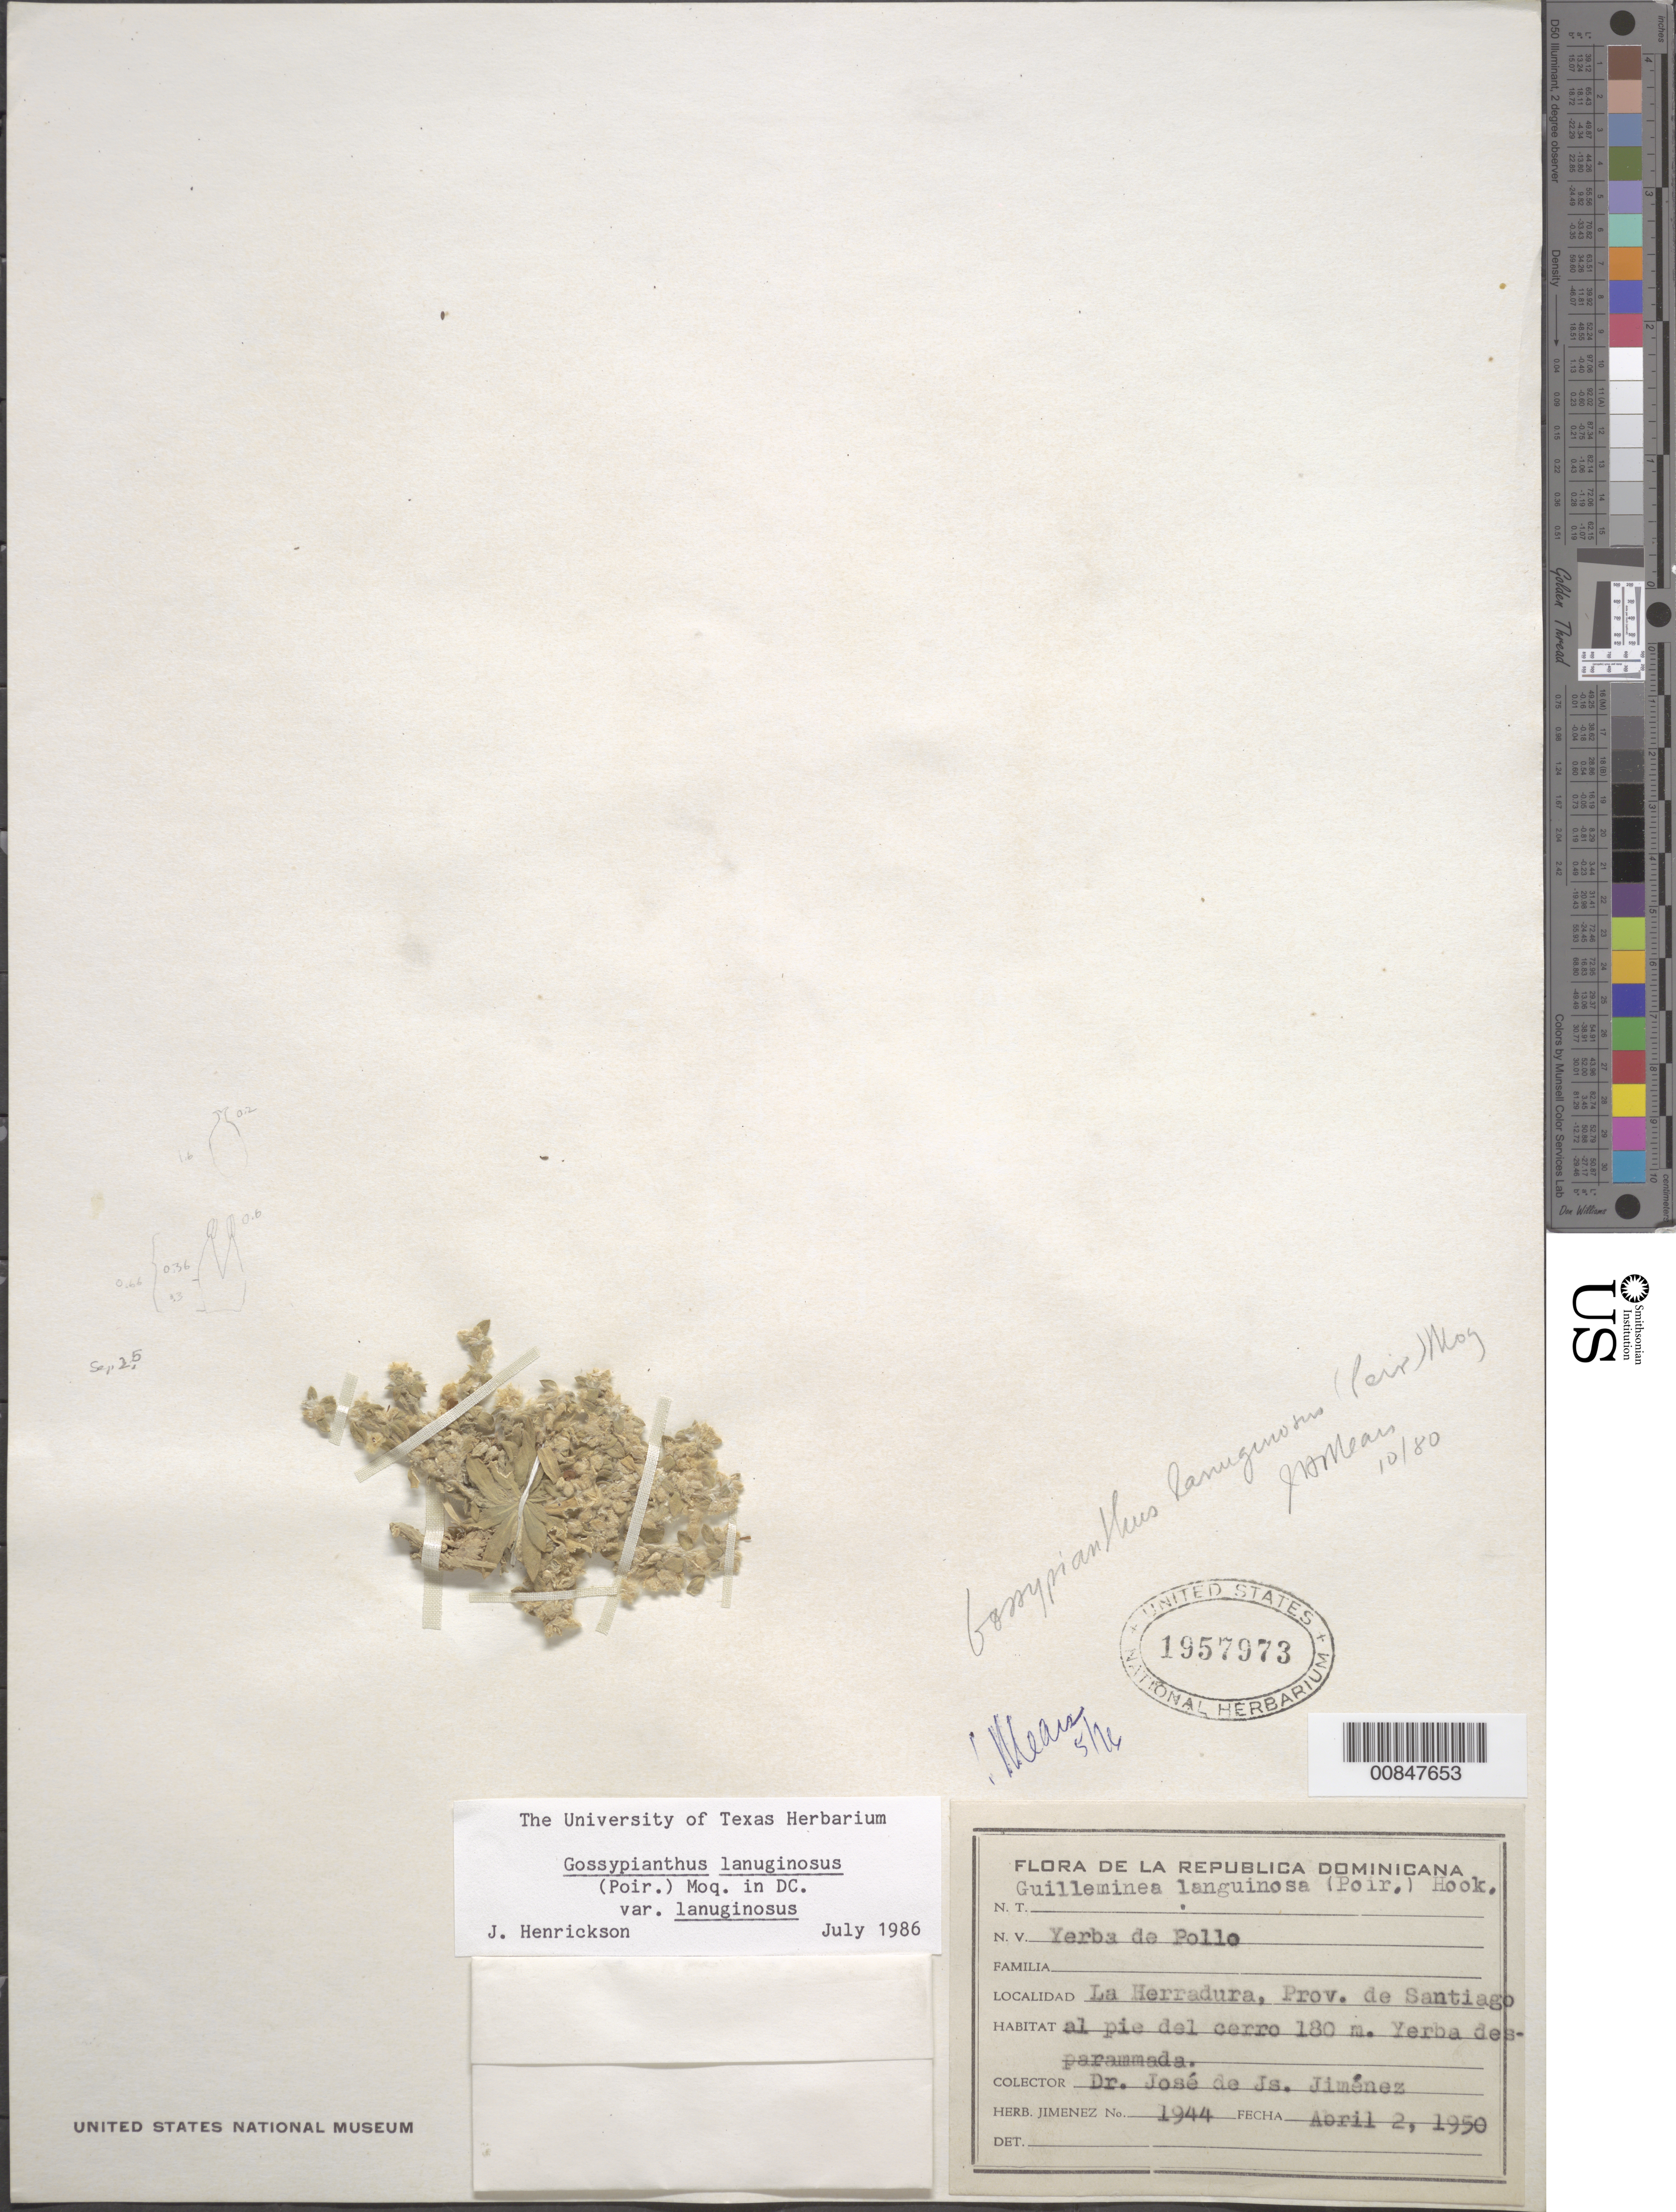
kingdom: Plantae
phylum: Tracheophyta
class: Magnoliopsida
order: Caryophyllales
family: Amaranthaceae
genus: Guilleminea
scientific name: Guilleminea lanuginosa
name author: (Poir.) Benth. & Hook. f.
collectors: J. J. Jiménez Almonte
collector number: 1944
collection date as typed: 02 Apr 1950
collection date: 1950-04-02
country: Dominican Republic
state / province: Santiago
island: Hispaniola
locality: La Herradura, al pie del cerro.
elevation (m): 180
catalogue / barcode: US 1957973